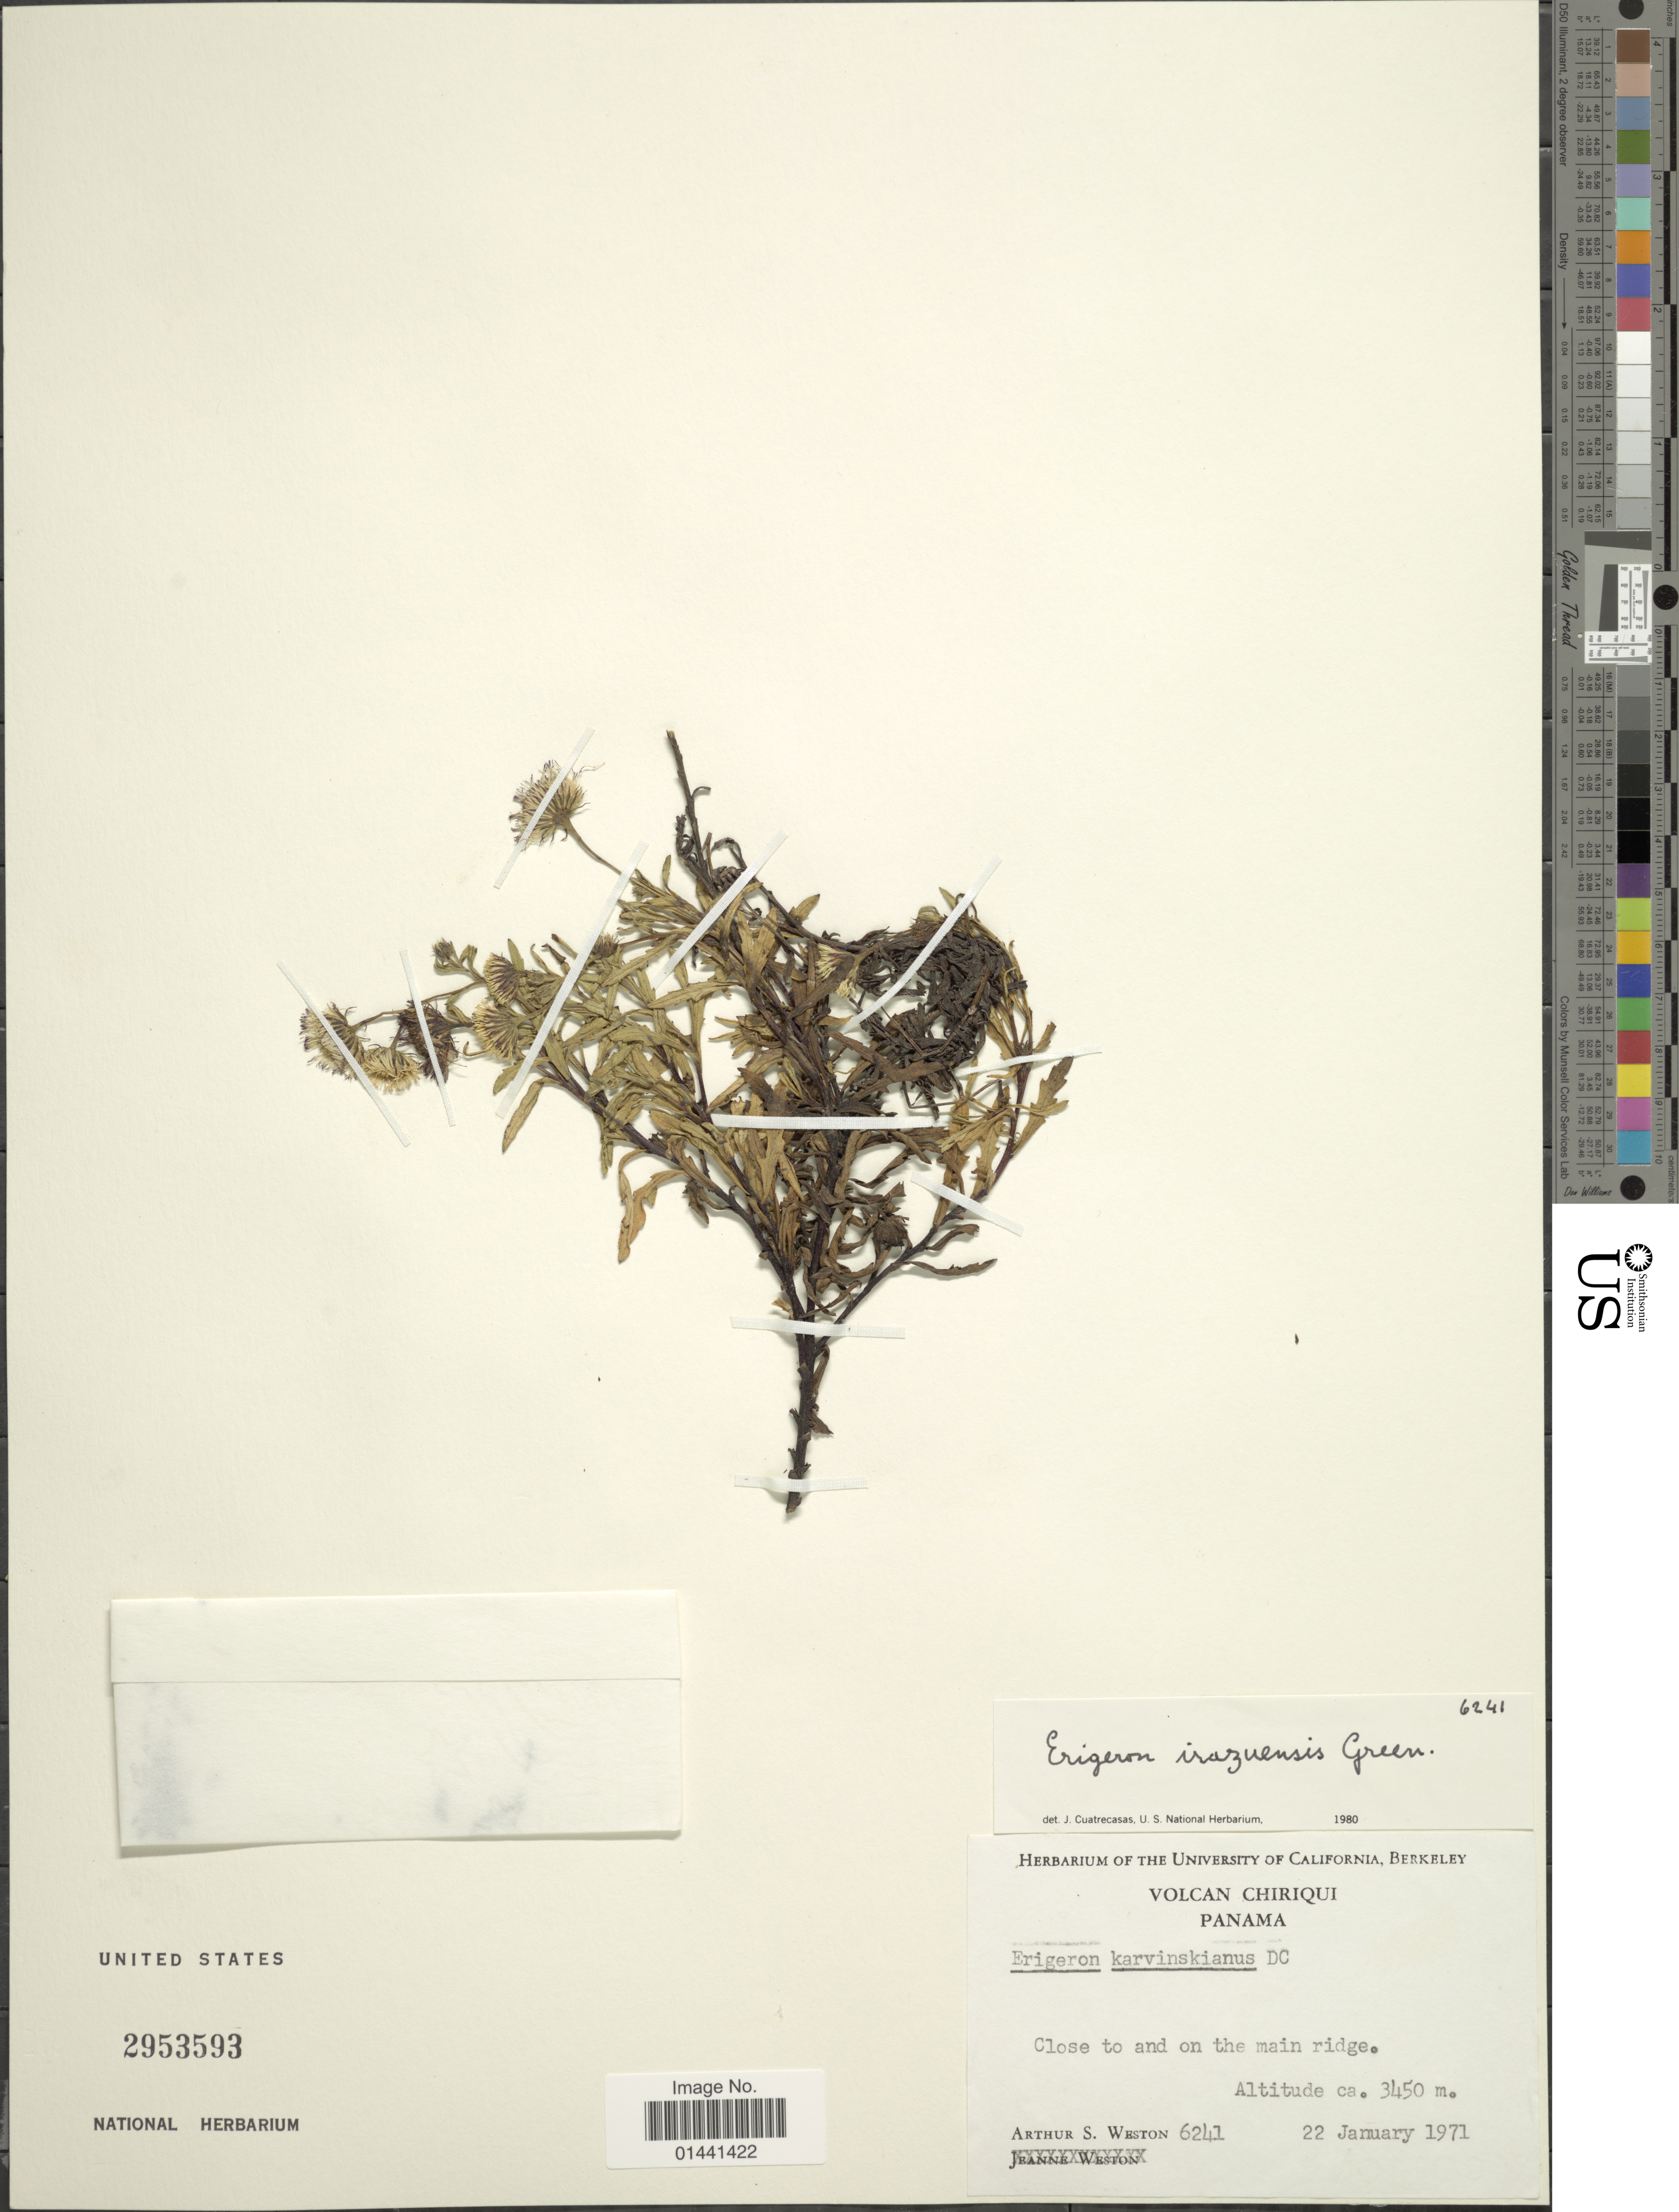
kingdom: Plantae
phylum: Tracheophyta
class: Magnoliopsida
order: Asterales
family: Asteraceae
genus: Erigeron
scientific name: Erigeron irazuense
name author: Greenm.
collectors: A. Weston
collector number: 6241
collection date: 1971-01-22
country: Panama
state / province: Chiriqui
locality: Volcan Chiriqui, close to and on the main ridge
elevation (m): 3450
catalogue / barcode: US 2953593